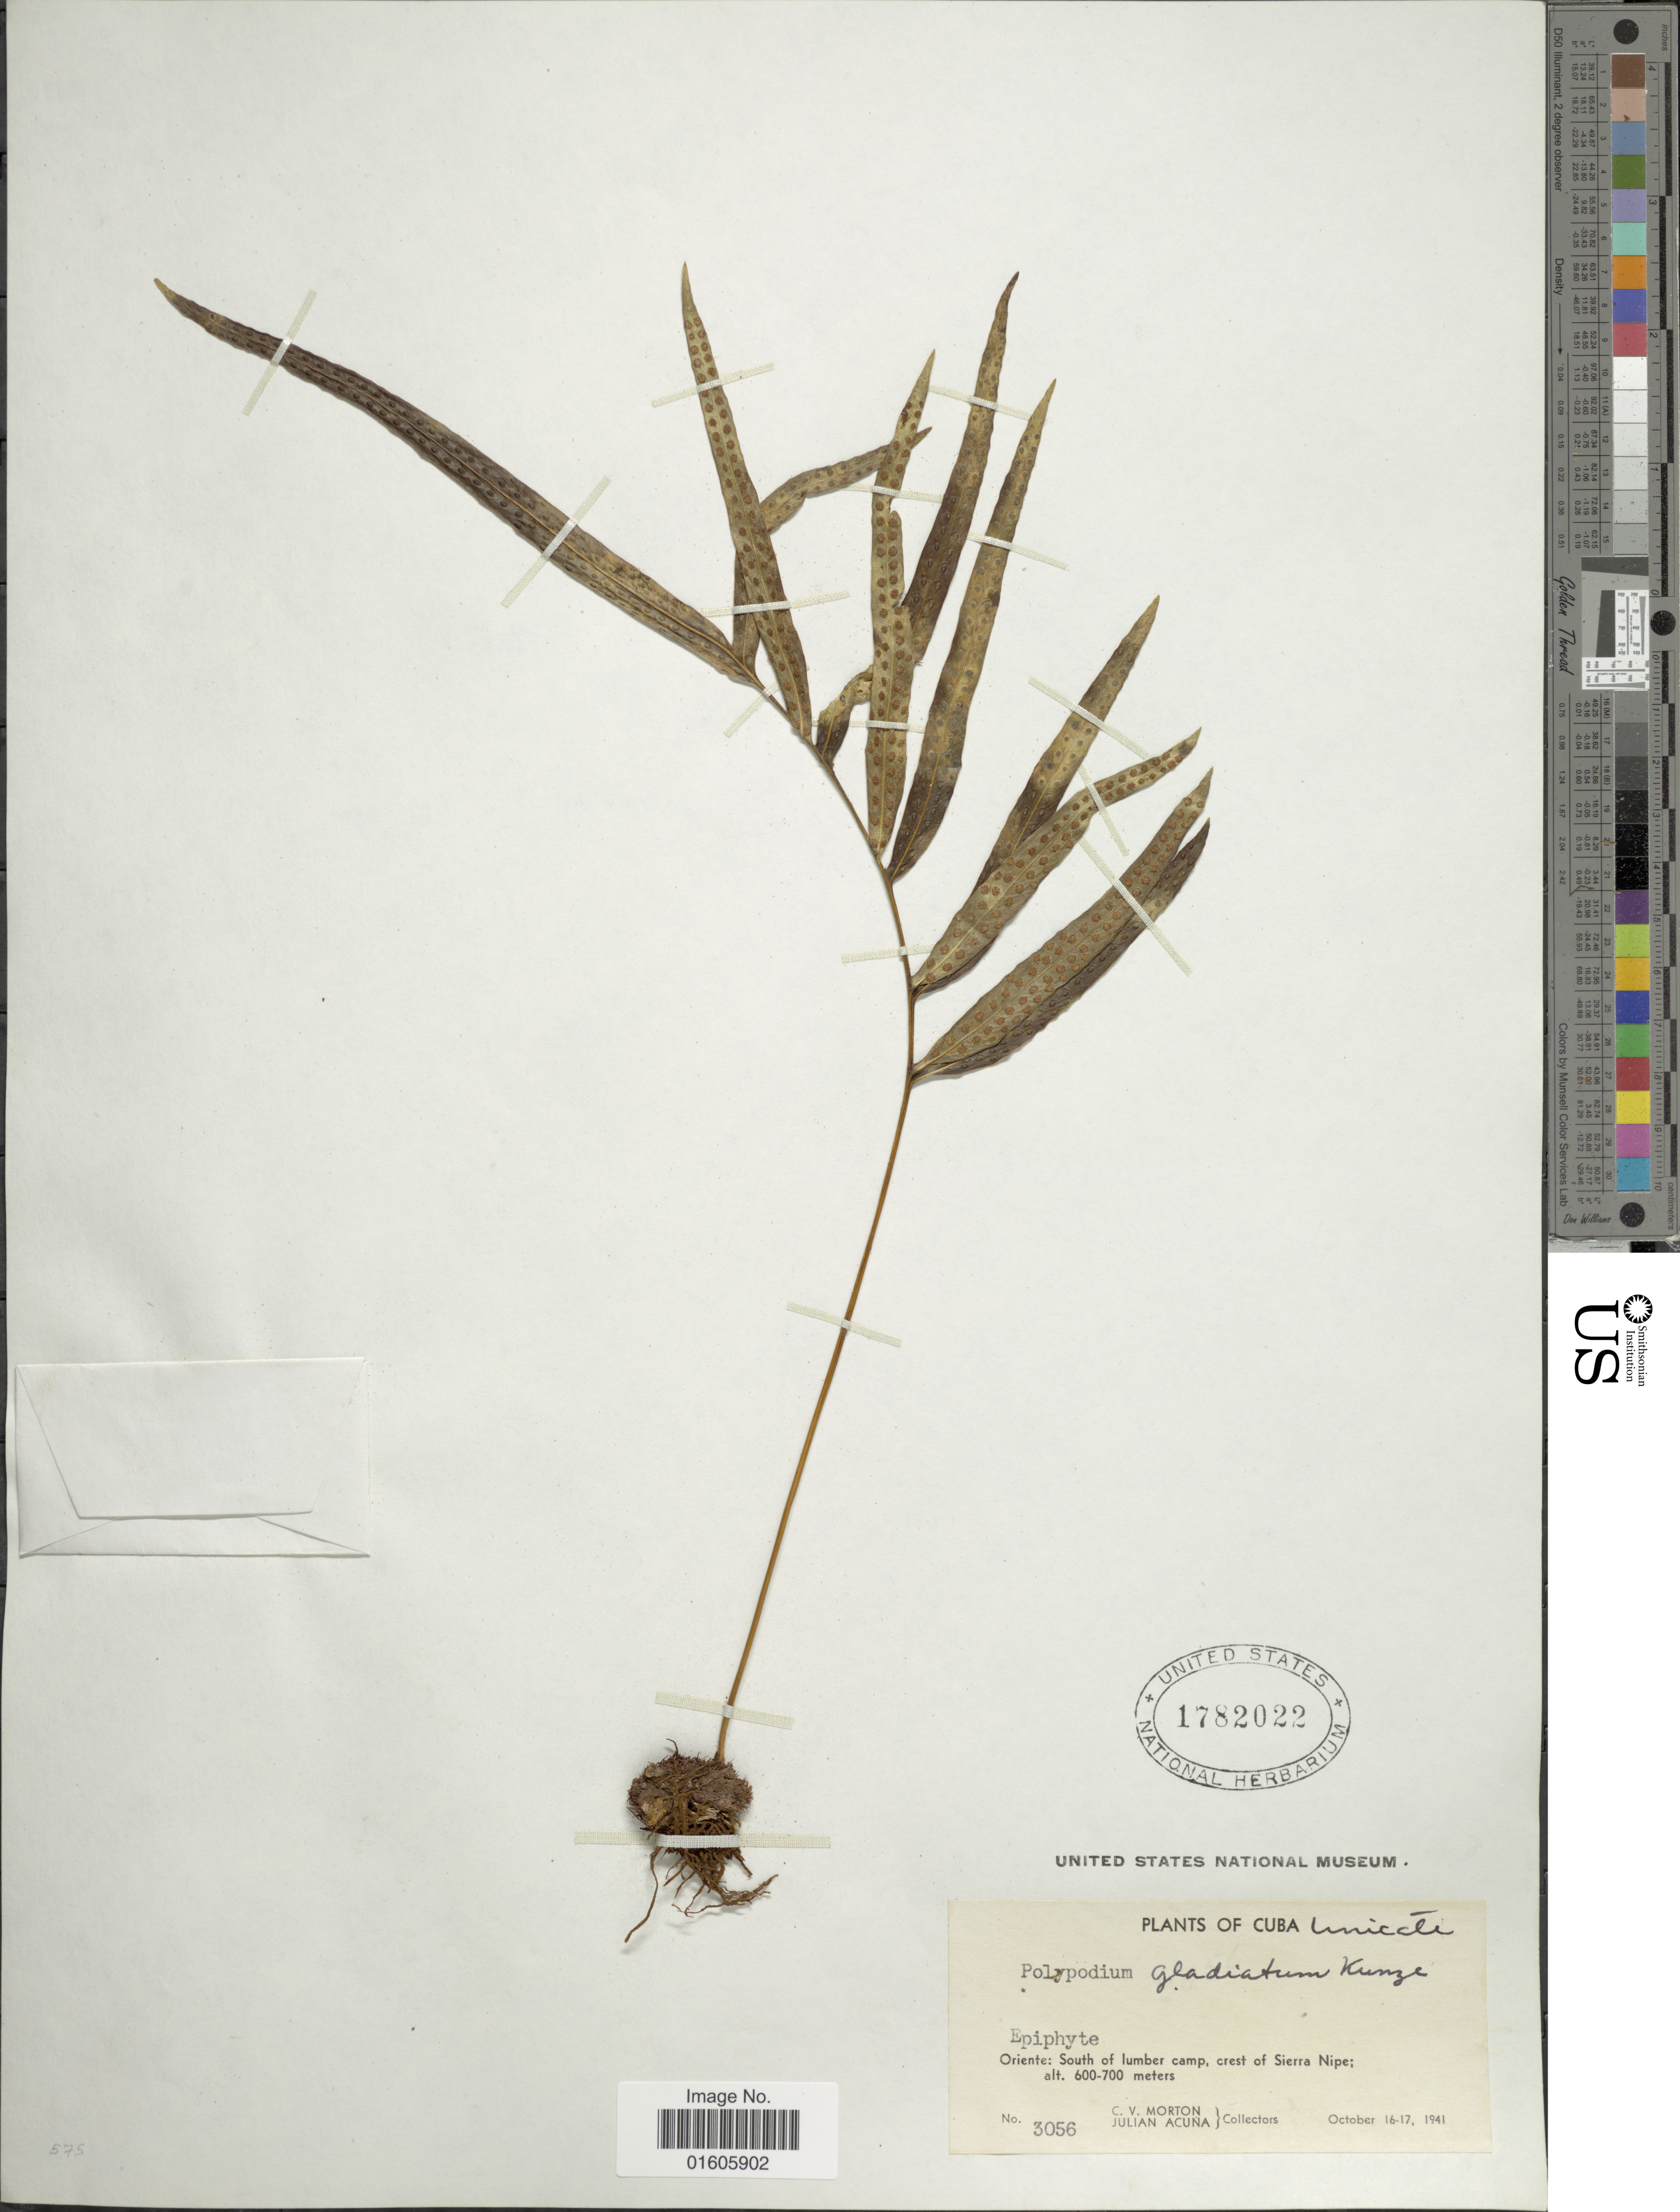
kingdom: Plantae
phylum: Tracheophyta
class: Polypodiopsida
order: Polypodiales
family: Polypodiaceae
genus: Serpocaulon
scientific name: Serpocaulon triseriale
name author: (Sw.) A.R. Sm.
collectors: C. V. Morton & J. B. Acuña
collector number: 3056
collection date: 1941-10-16/1941-10-17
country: Cuba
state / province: Oriente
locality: Oriente: South of lumber camp, crest of Sierra Nipe.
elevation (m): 600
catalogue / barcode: US 1782022